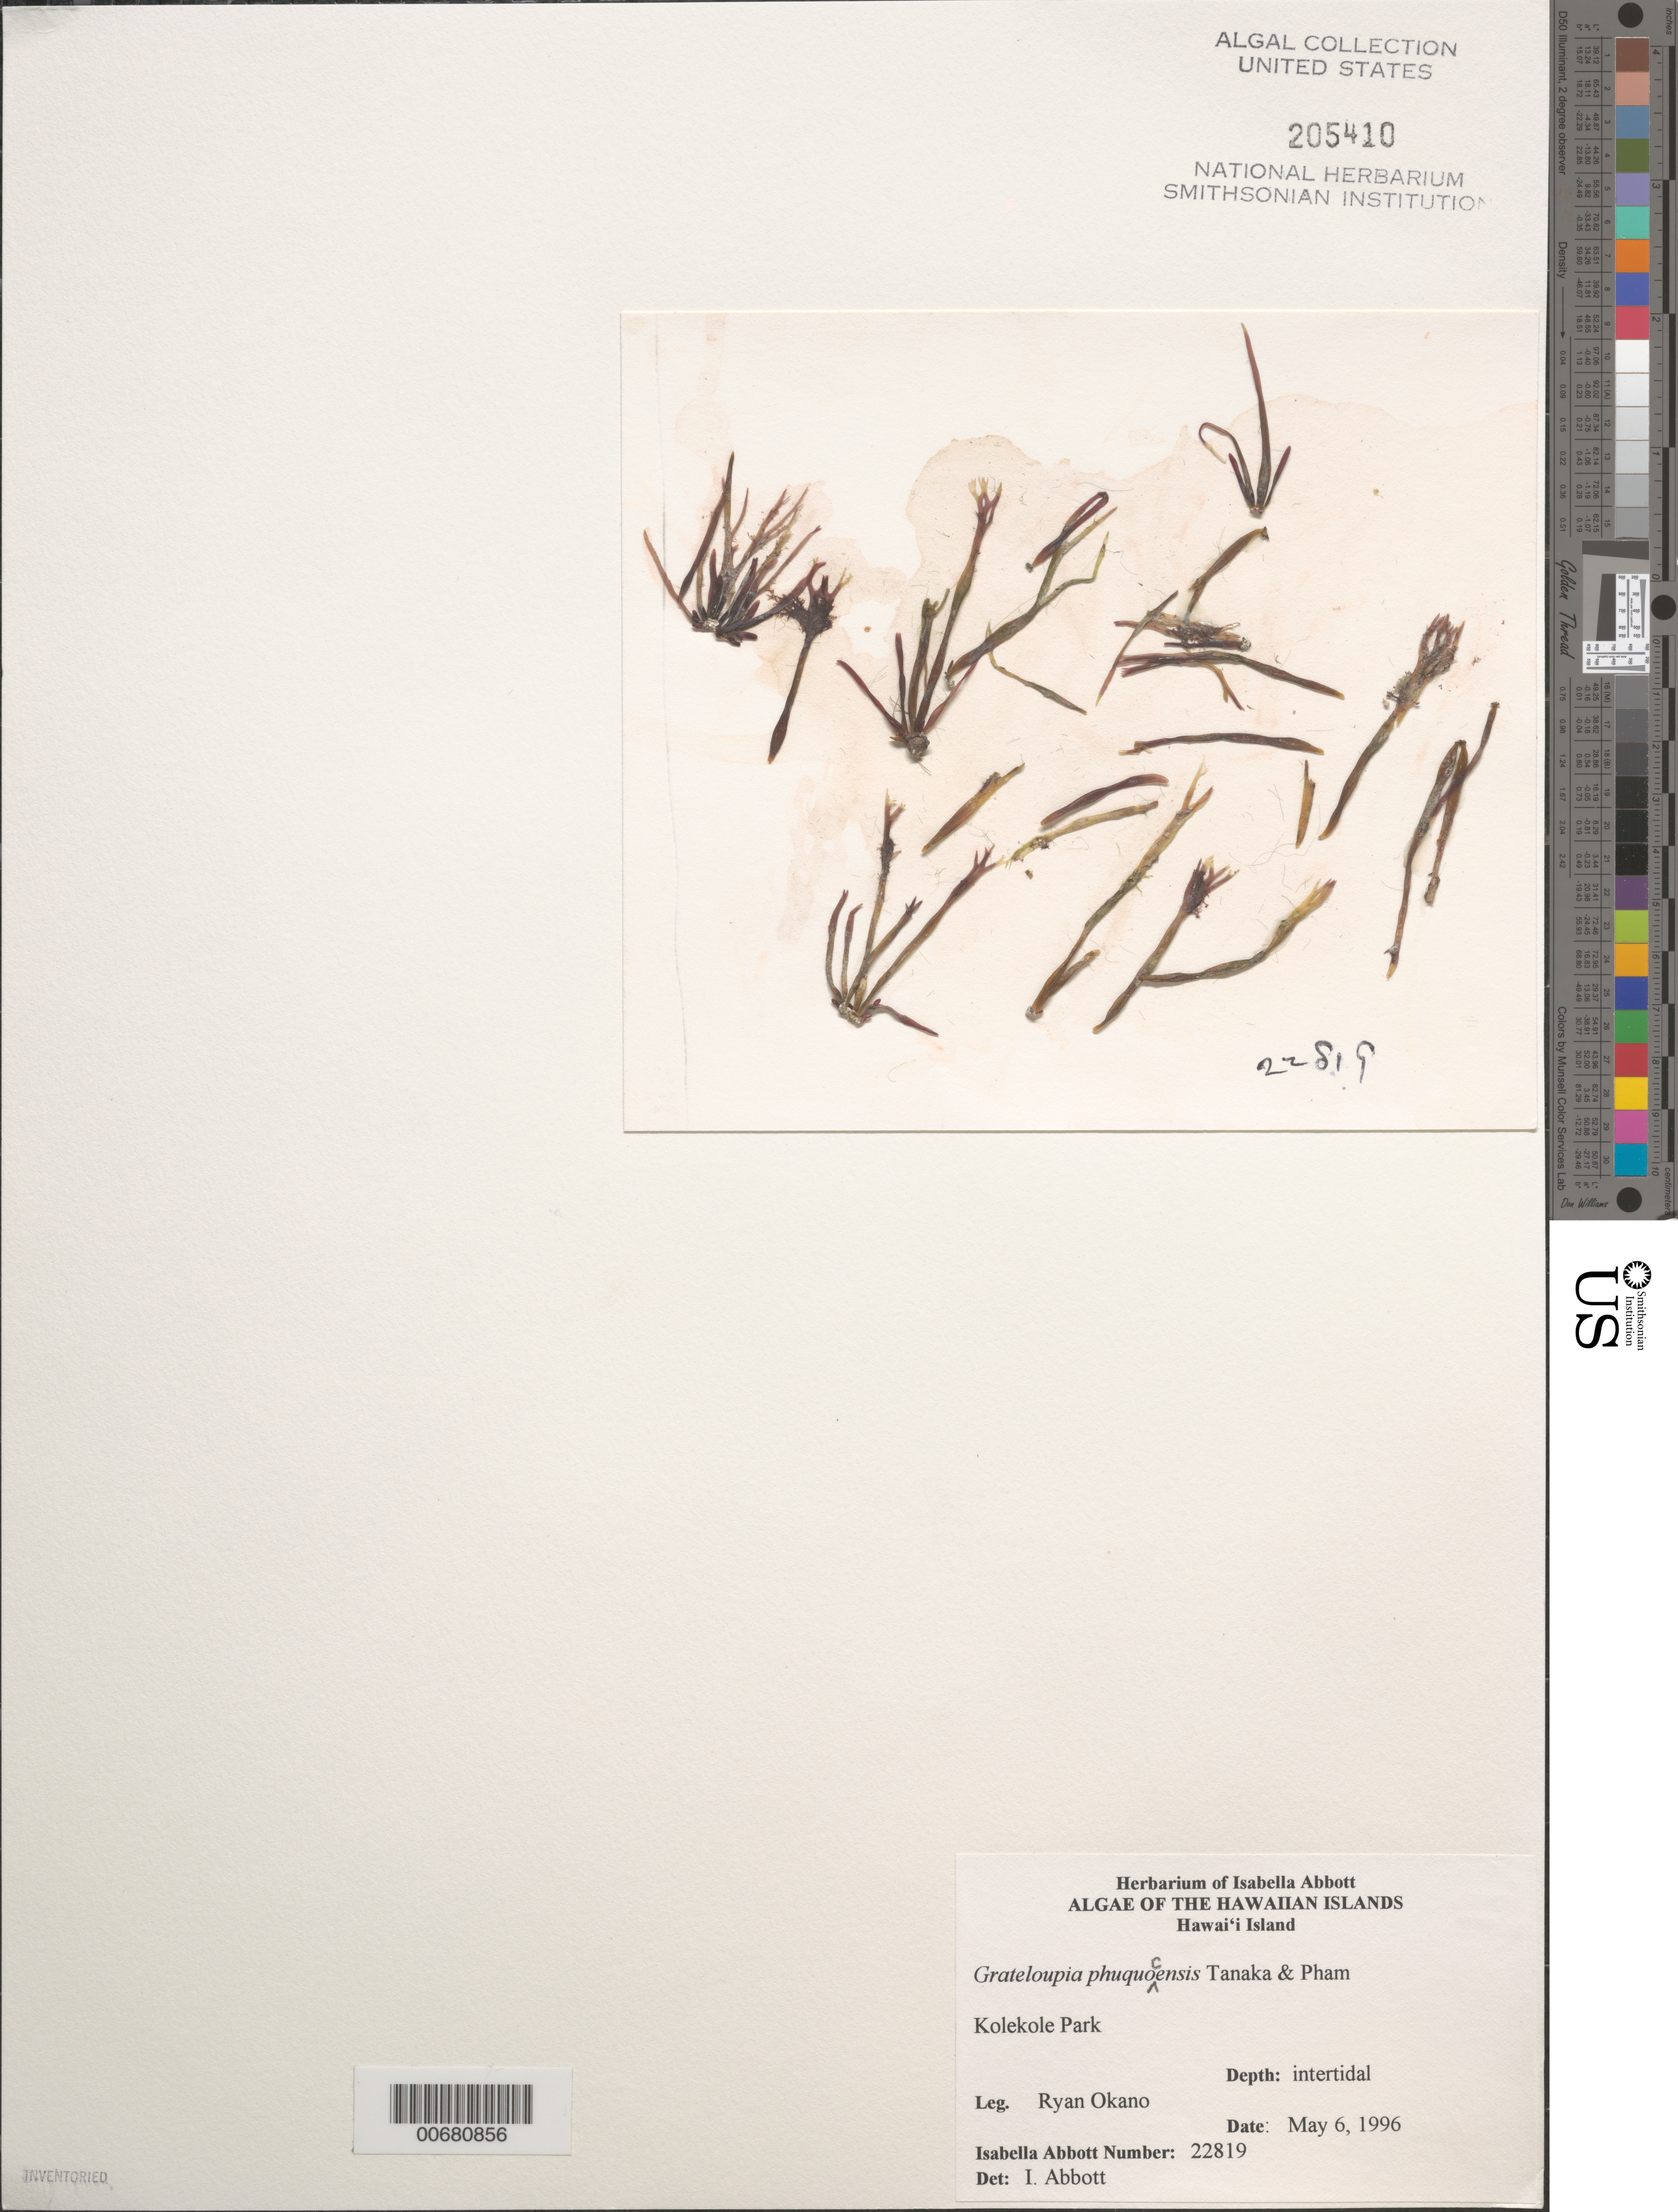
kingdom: Plantae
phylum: Rhodophyta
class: Florideophyceae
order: Halymeniales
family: Halymeniaceae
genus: Grateloupia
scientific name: Grateloupia phuquocensis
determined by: Abbott, Isabella A.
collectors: R. Okano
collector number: IAA 22819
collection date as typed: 06 May 1996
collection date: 1996-05-06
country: United States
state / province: Hawaii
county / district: Hawaii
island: Hawaii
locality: Kolekole Park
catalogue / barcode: US 205410